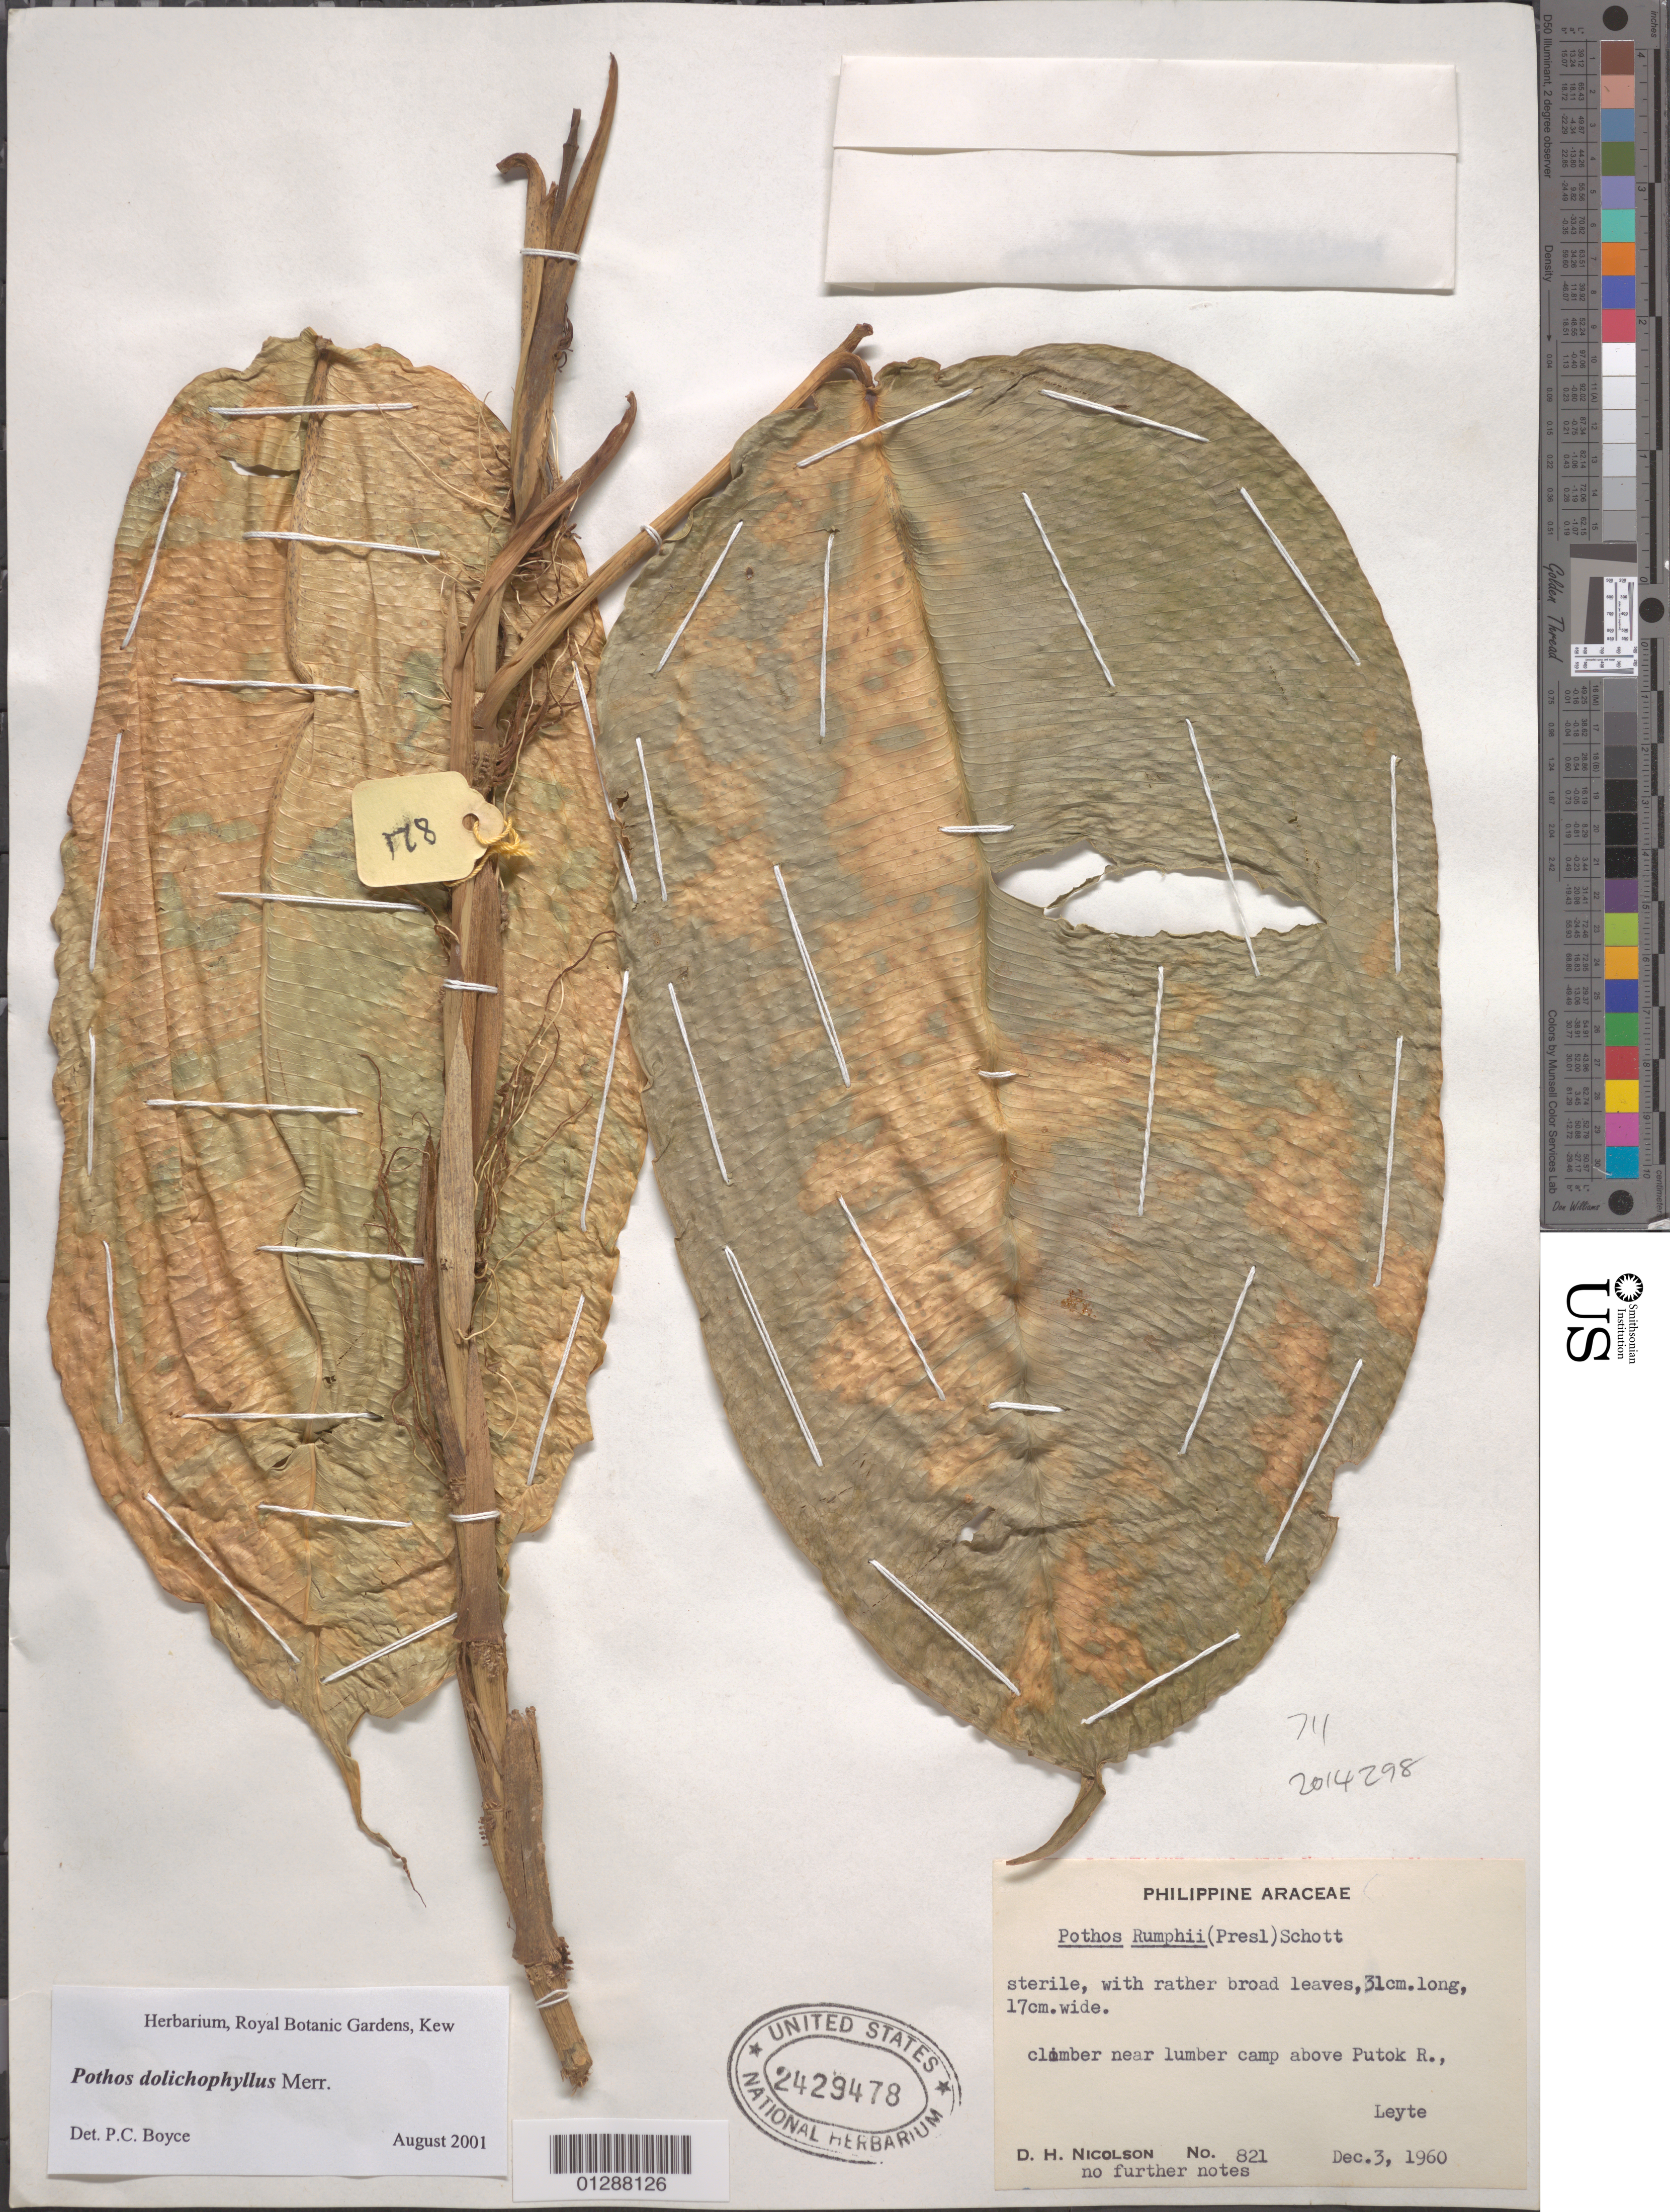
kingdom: Plantae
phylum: Tracheophyta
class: Liliopsida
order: Alismatales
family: Araceae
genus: Pothos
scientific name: Pothos dolichophyllus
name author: Merr.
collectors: D. H. Nicolson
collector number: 821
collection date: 1960-12-03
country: Philippines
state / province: Eastern Visayas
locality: Near lumber camp above Putok R., Leyte.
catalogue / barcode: US 2429478